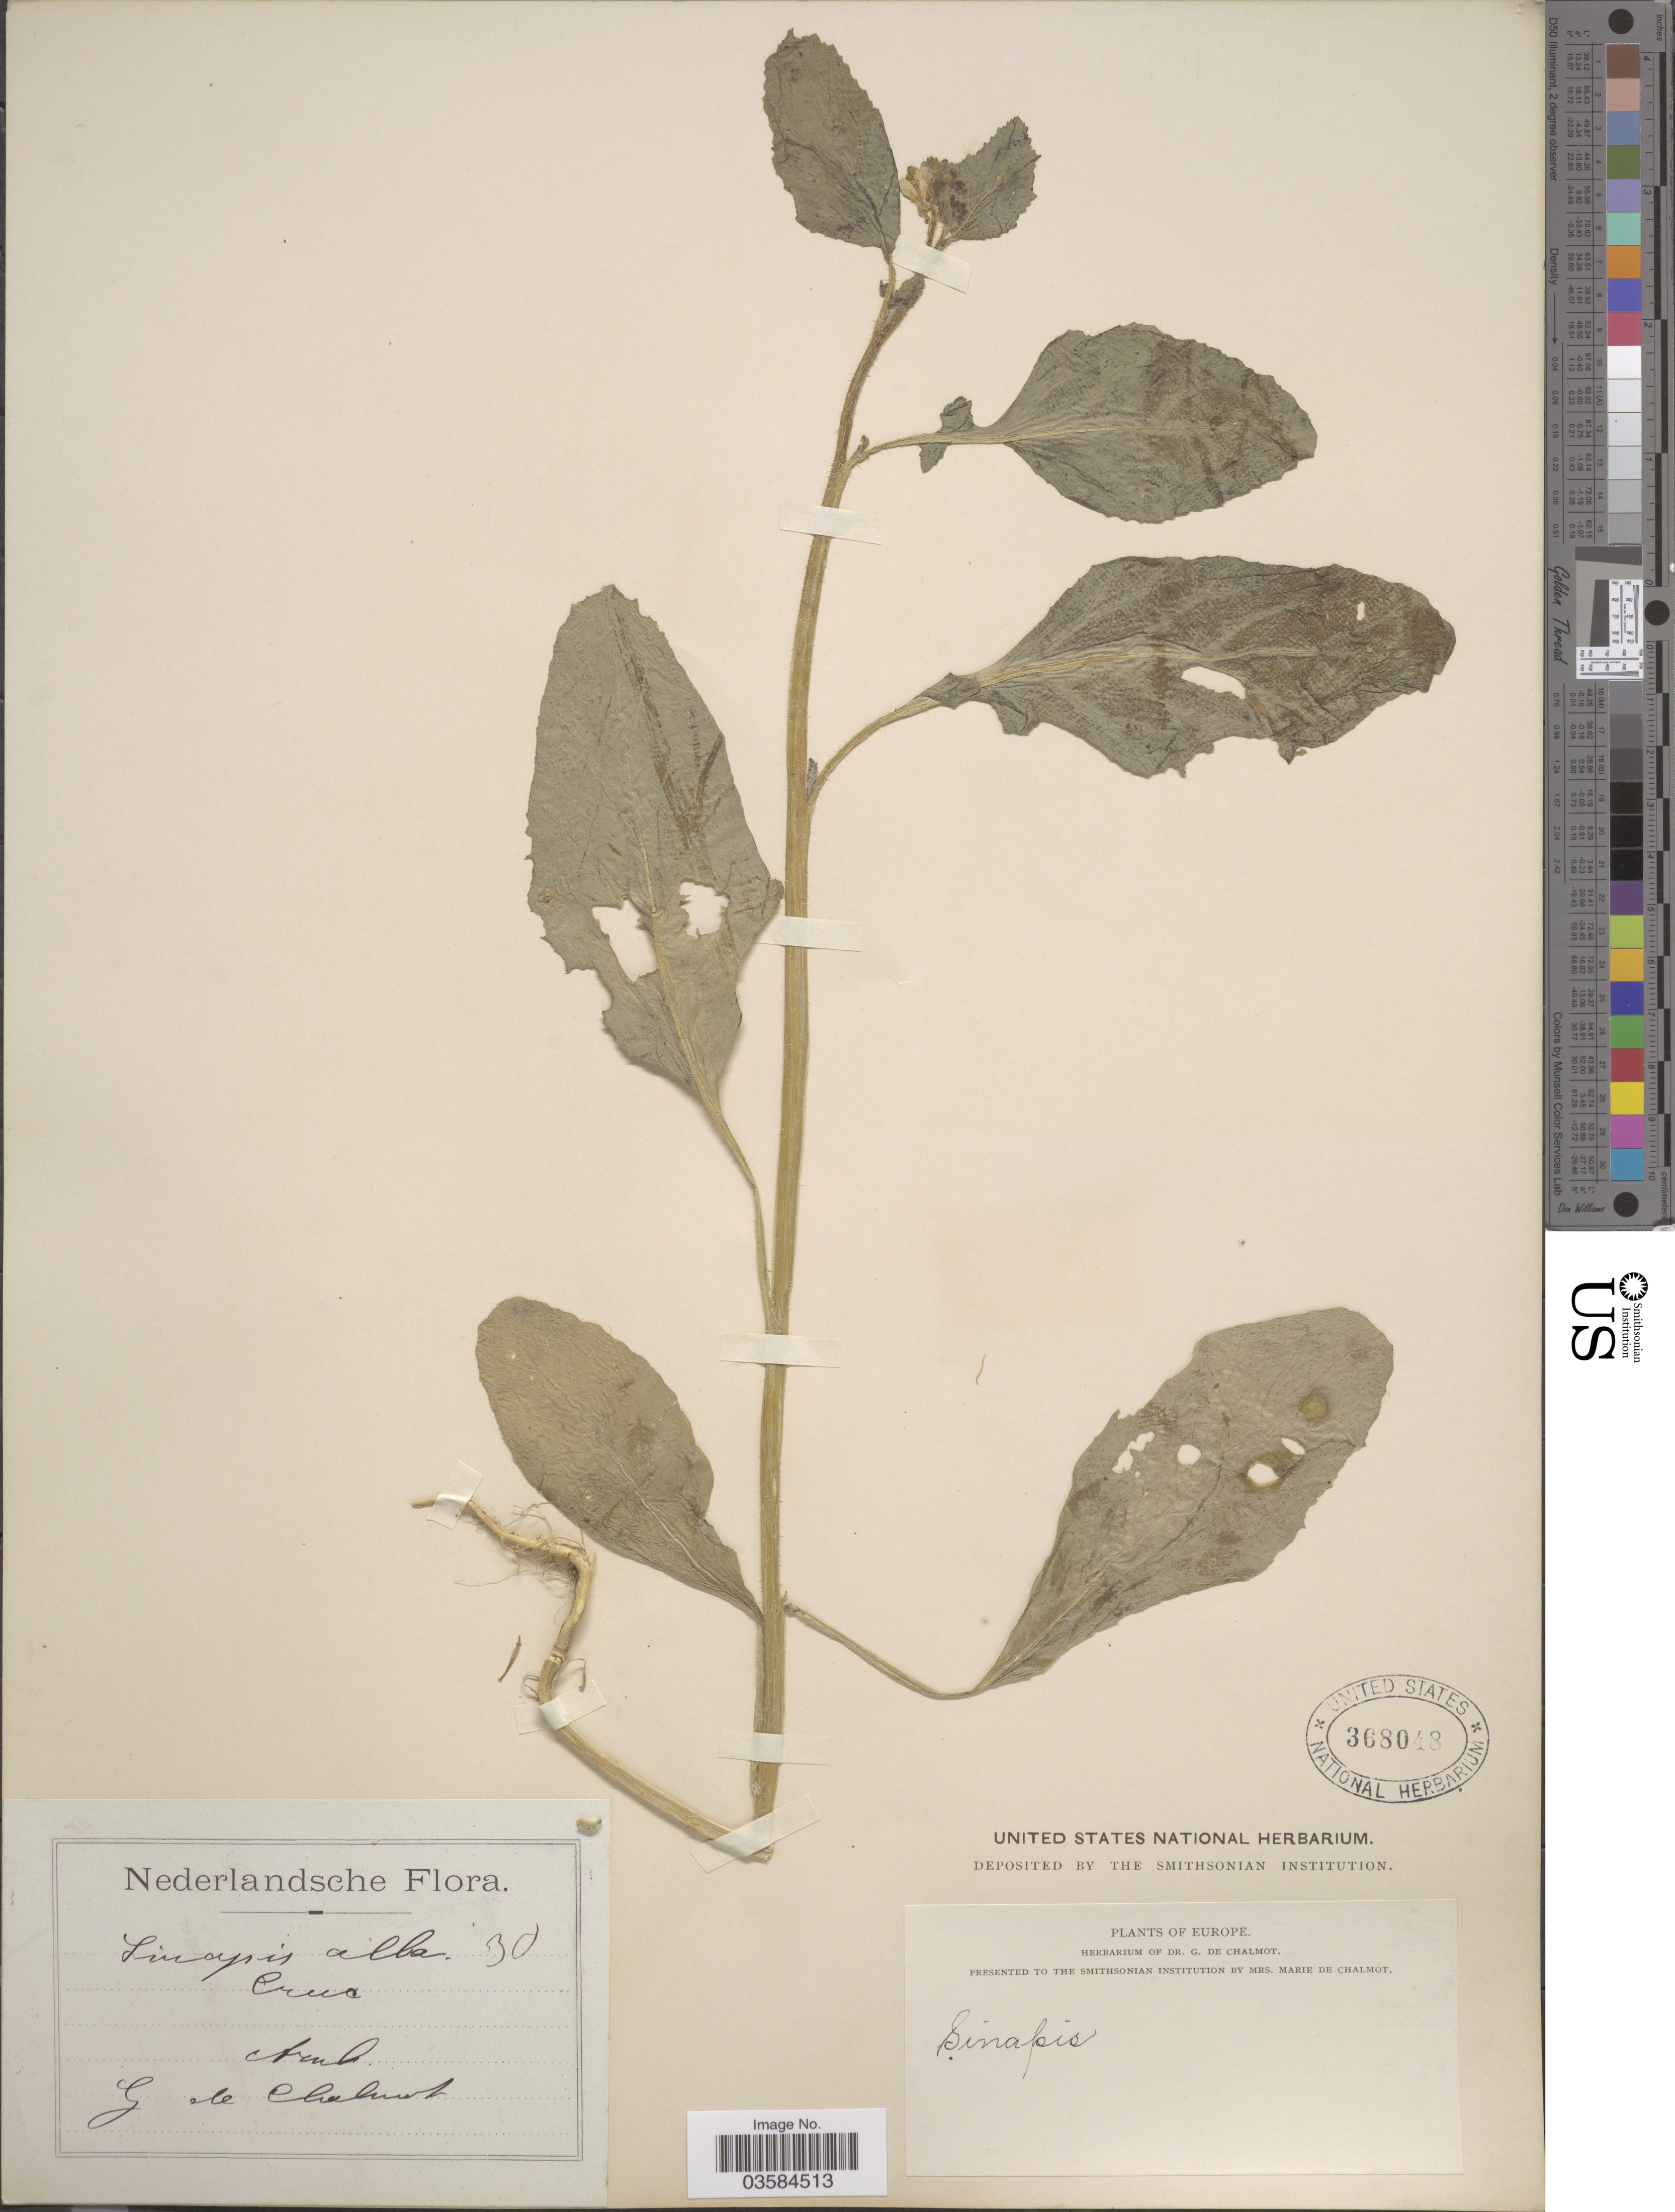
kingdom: Plantae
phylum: Tracheophyta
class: Magnoliopsida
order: Brassicales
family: Brassicaceae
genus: Sinapis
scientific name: Sinapis alba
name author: L.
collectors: G. de Chalmot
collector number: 30*?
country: Netherlands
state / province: Gelderland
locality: Arnh.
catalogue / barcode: US 368048